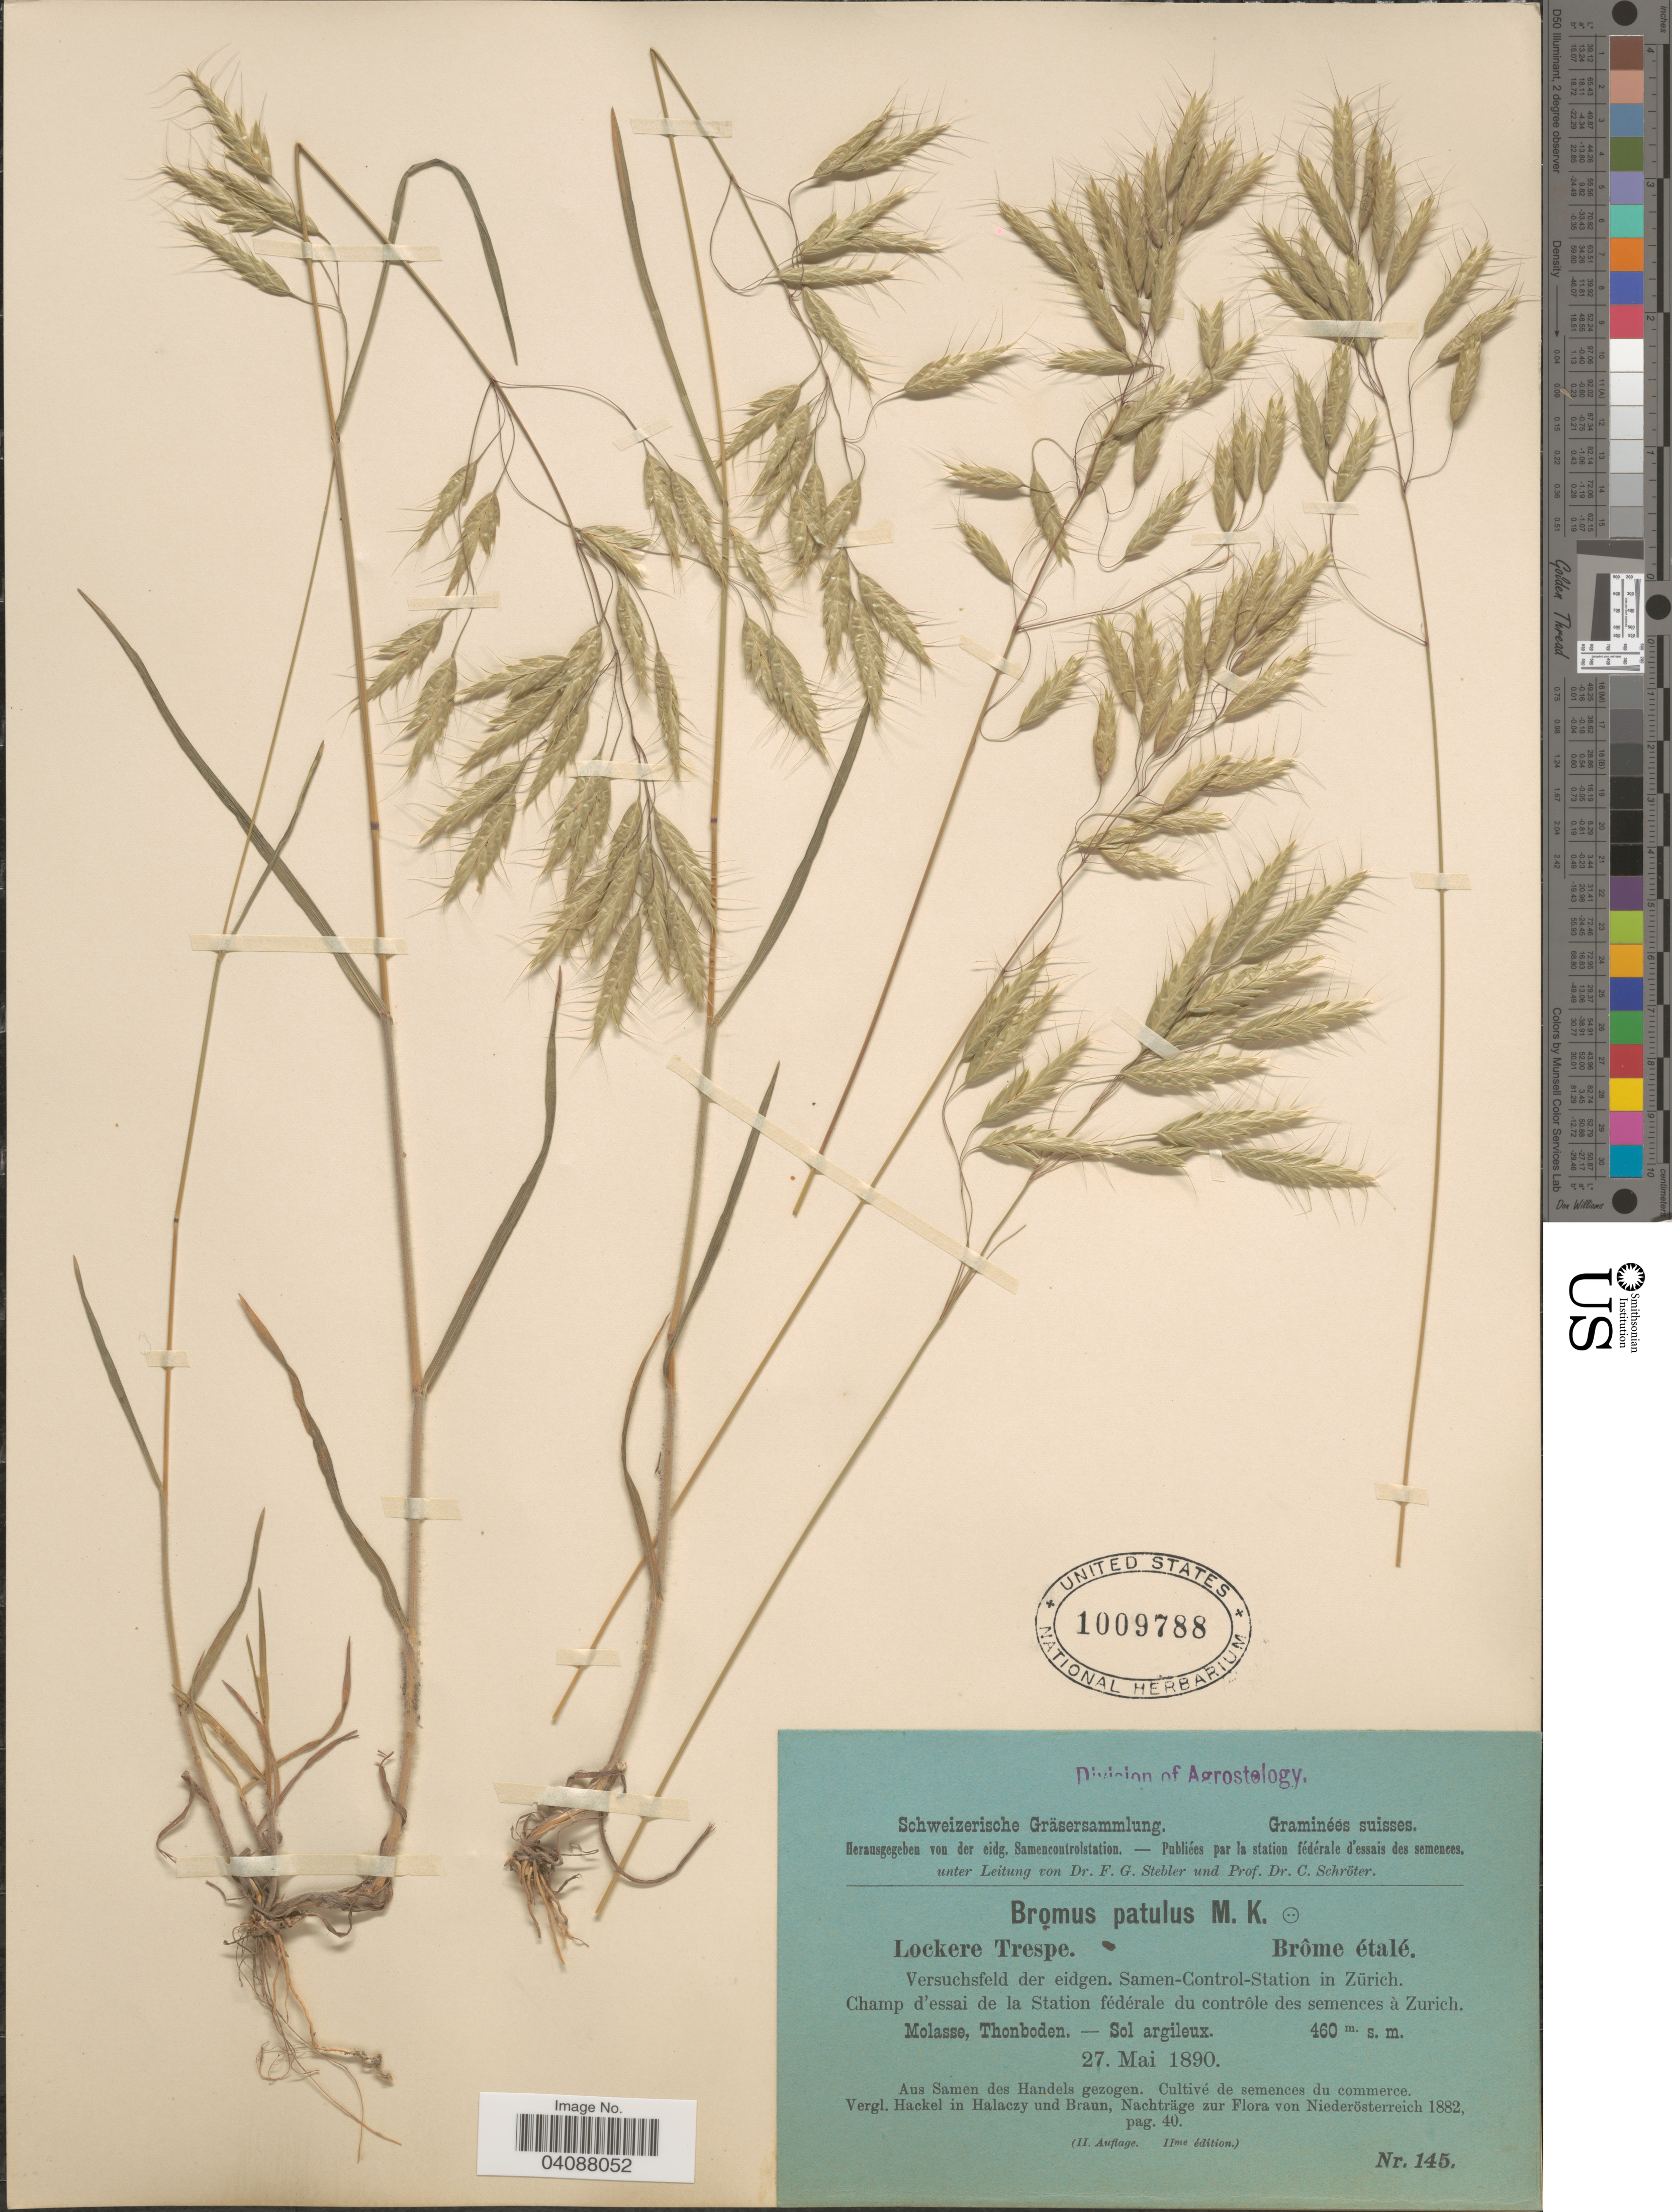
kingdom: Plantae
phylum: Tracheophyta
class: Liliopsida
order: Poales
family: Poaceae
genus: Bromus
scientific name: Bromus japonicus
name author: Houtt.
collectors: Stebler, F.G. & Schröter, C.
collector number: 145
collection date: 1890-05-27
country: Switzerland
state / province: Zurich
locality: Versuchsfeld der eidgen. Samen-Control-Station in Zürich. Champ d'essai de la Station fédérale du contrôle des semences à Zurich.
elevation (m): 460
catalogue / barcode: US 1009788